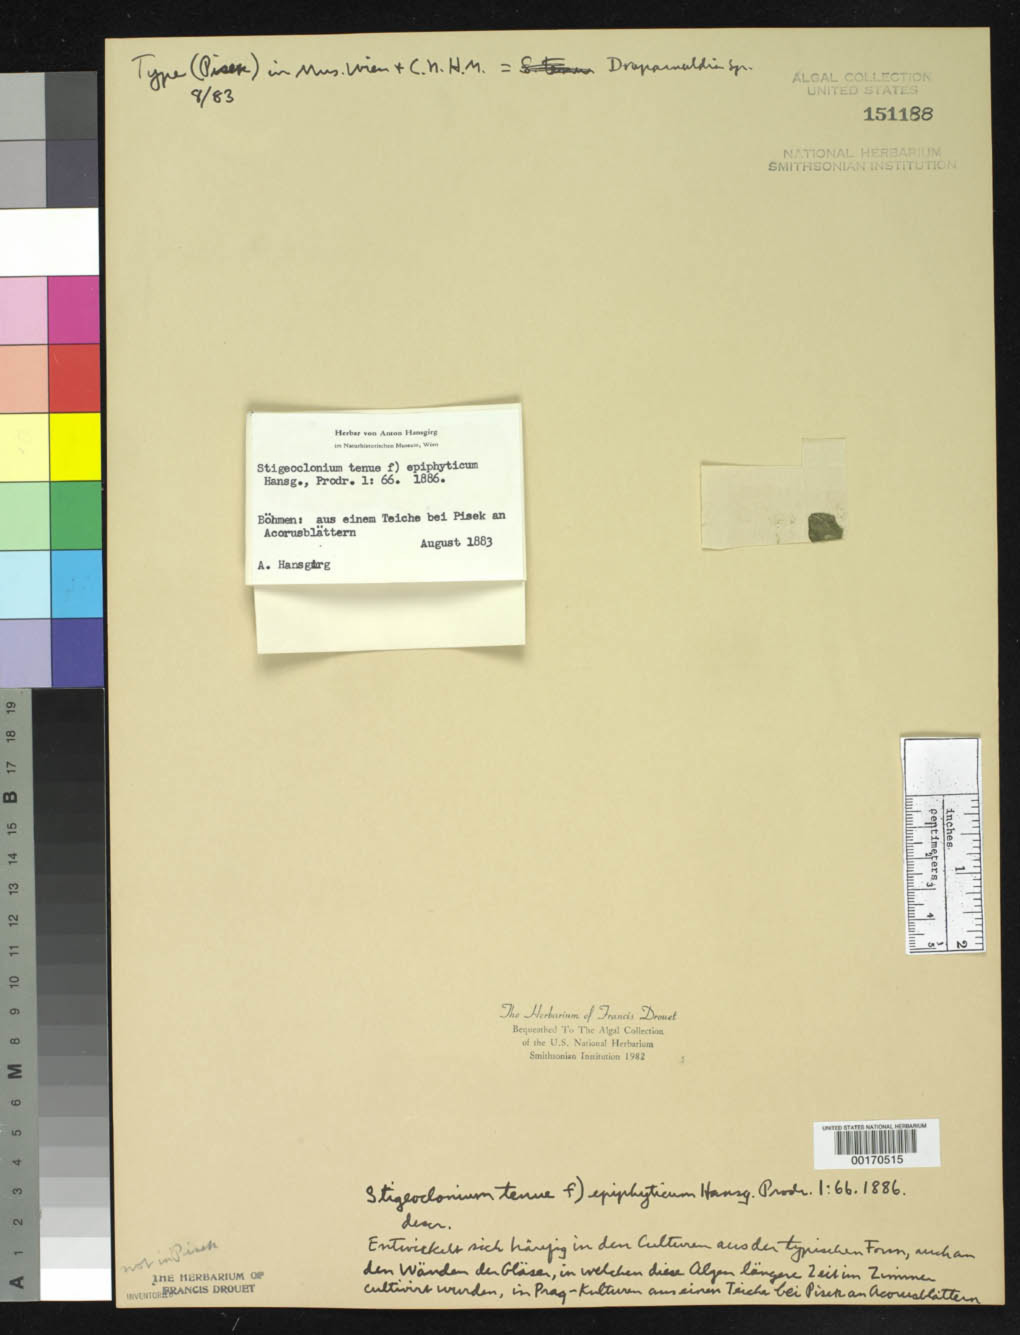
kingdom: Plantae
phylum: Chlorophyta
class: Chlorophyceae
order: Chaetophorales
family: Chaetophoraceae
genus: Stigeoclonium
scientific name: Stigeoclonium tenue f. epiphyticum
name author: Hansg.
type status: Isotype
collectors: A. Hansgirg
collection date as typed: Aug 1883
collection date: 1883-08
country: Czechia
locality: Pisek. [Bohemia (Bohmen)]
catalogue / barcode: US 151188